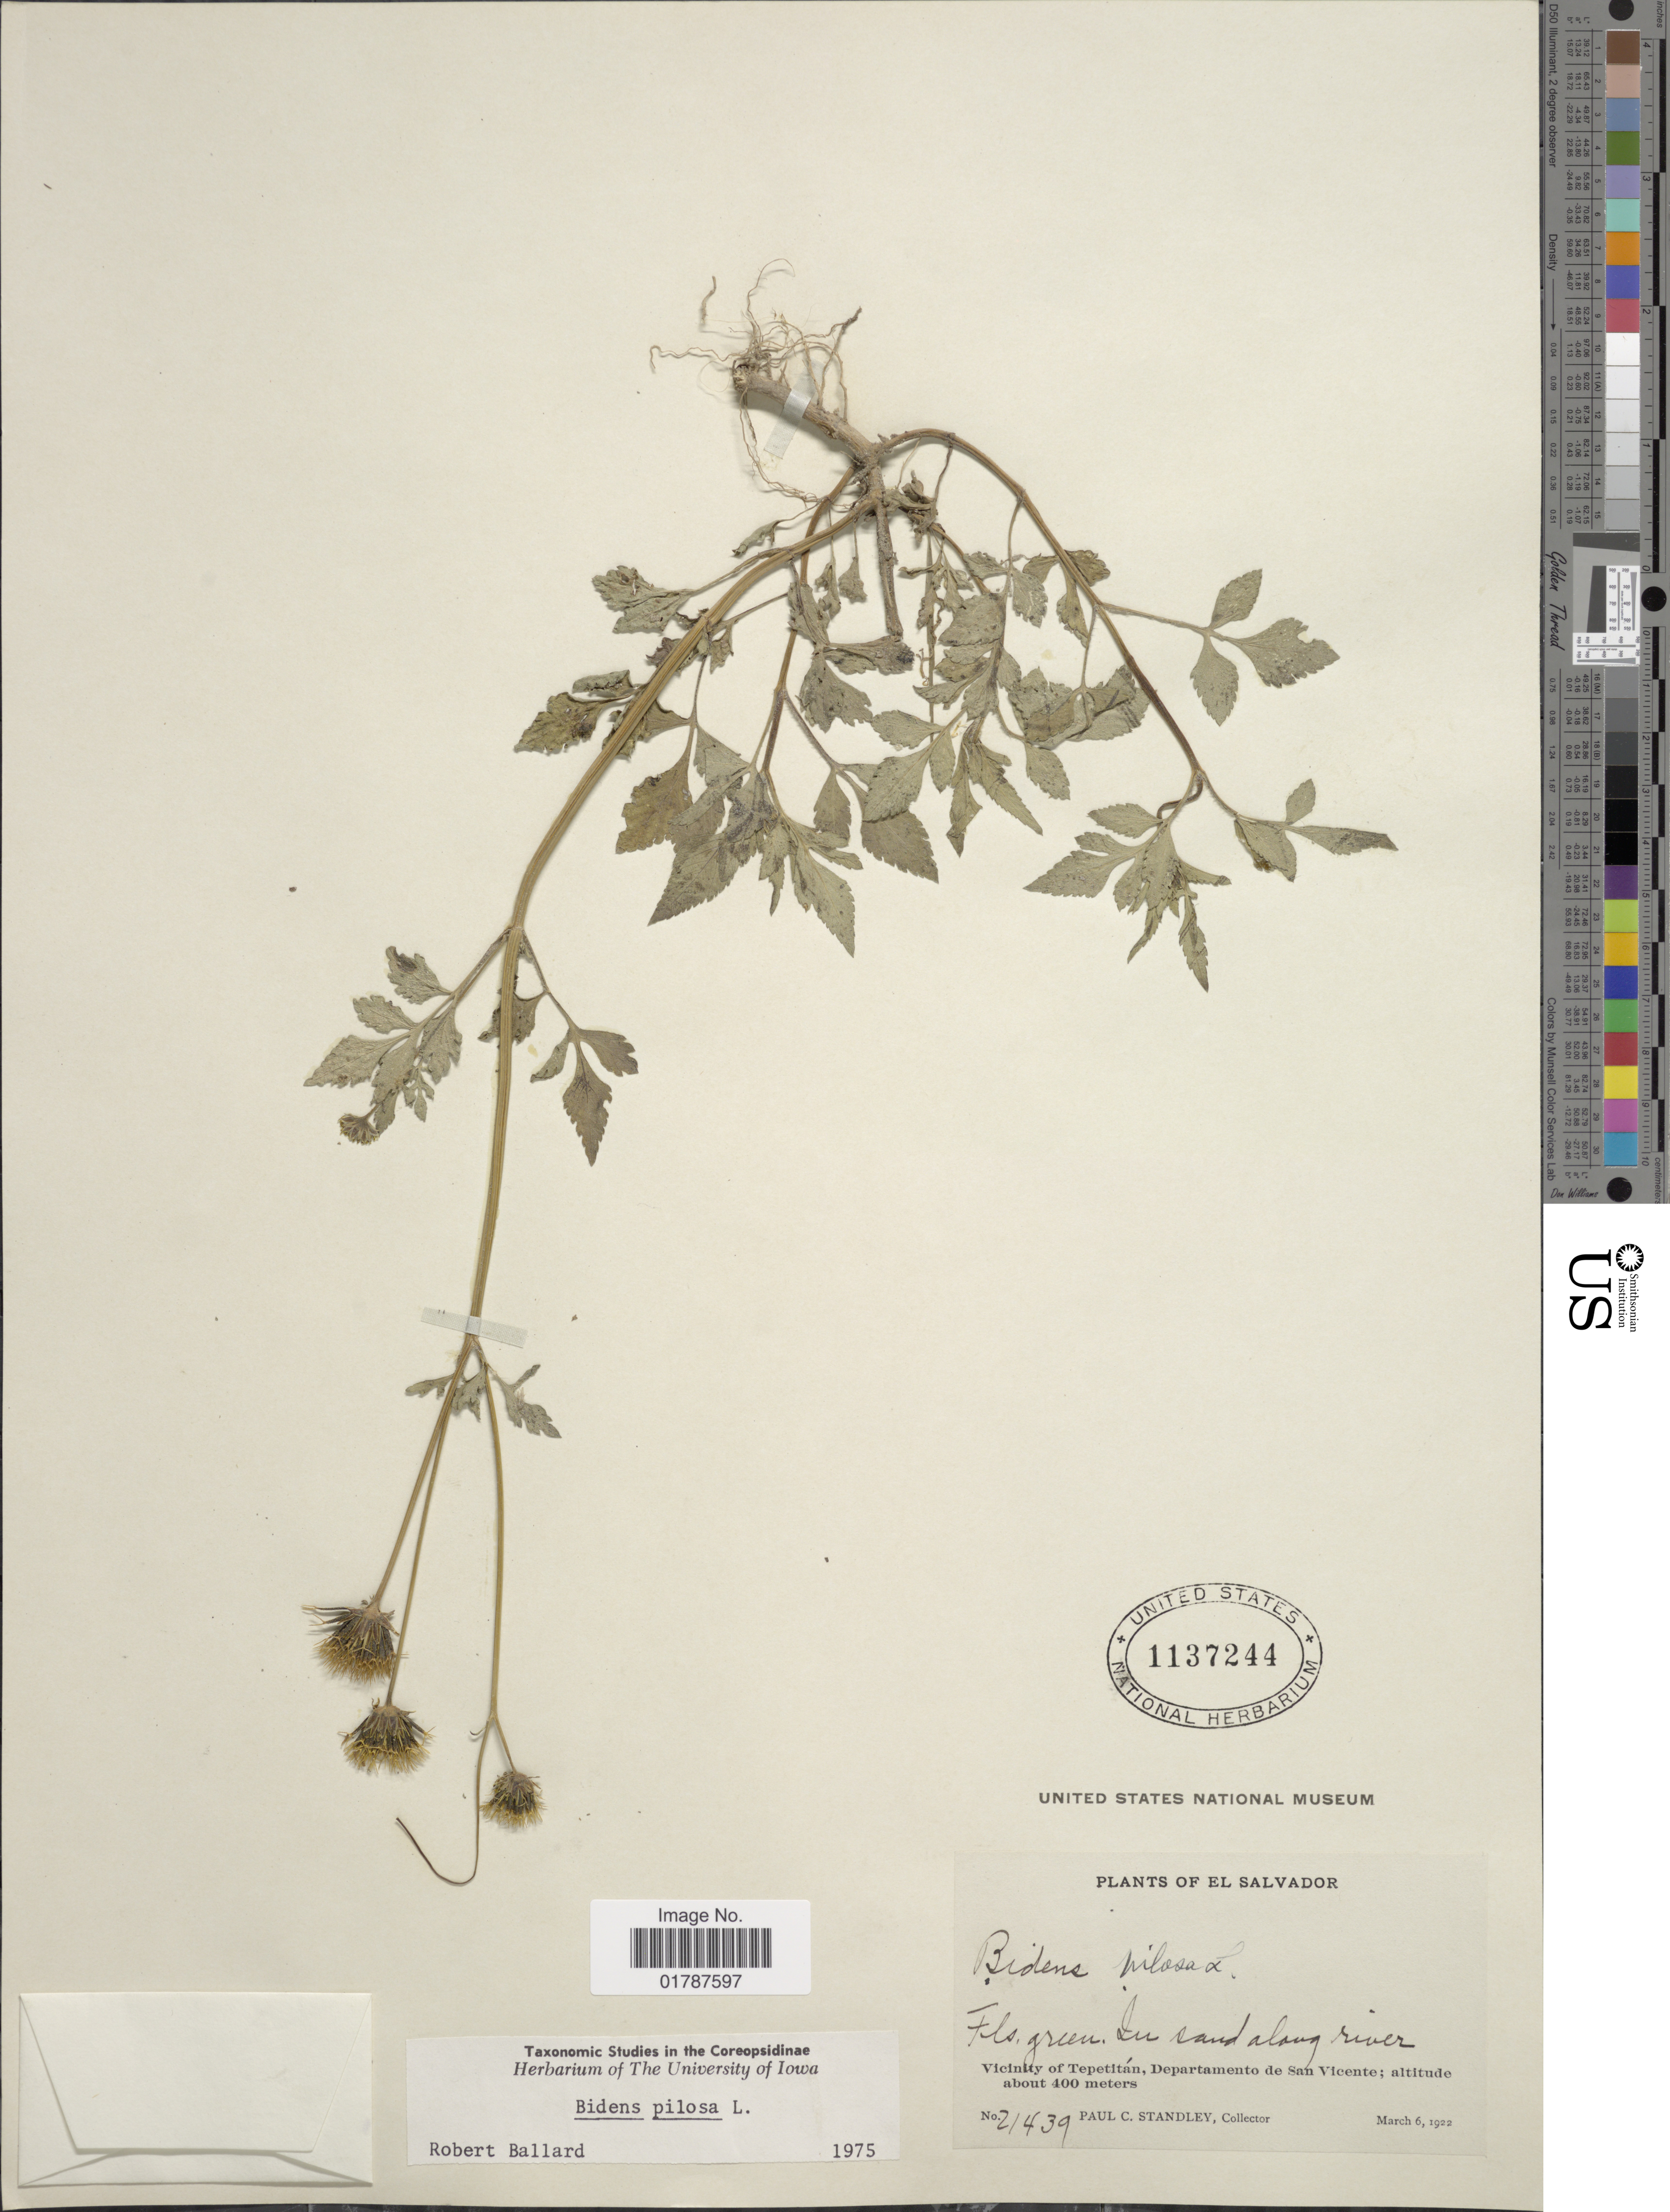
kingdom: Plantae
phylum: Tracheophyta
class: Magnoliopsida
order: Asterales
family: Asteraceae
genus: Bidens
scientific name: Bidens pilosa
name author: L.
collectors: P. C. Standley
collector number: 21439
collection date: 1922-03-06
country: El Salvador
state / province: San Vincente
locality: Vicinity of Tepetitlam, Departamento de San Vicente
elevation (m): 400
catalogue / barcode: US 1137244